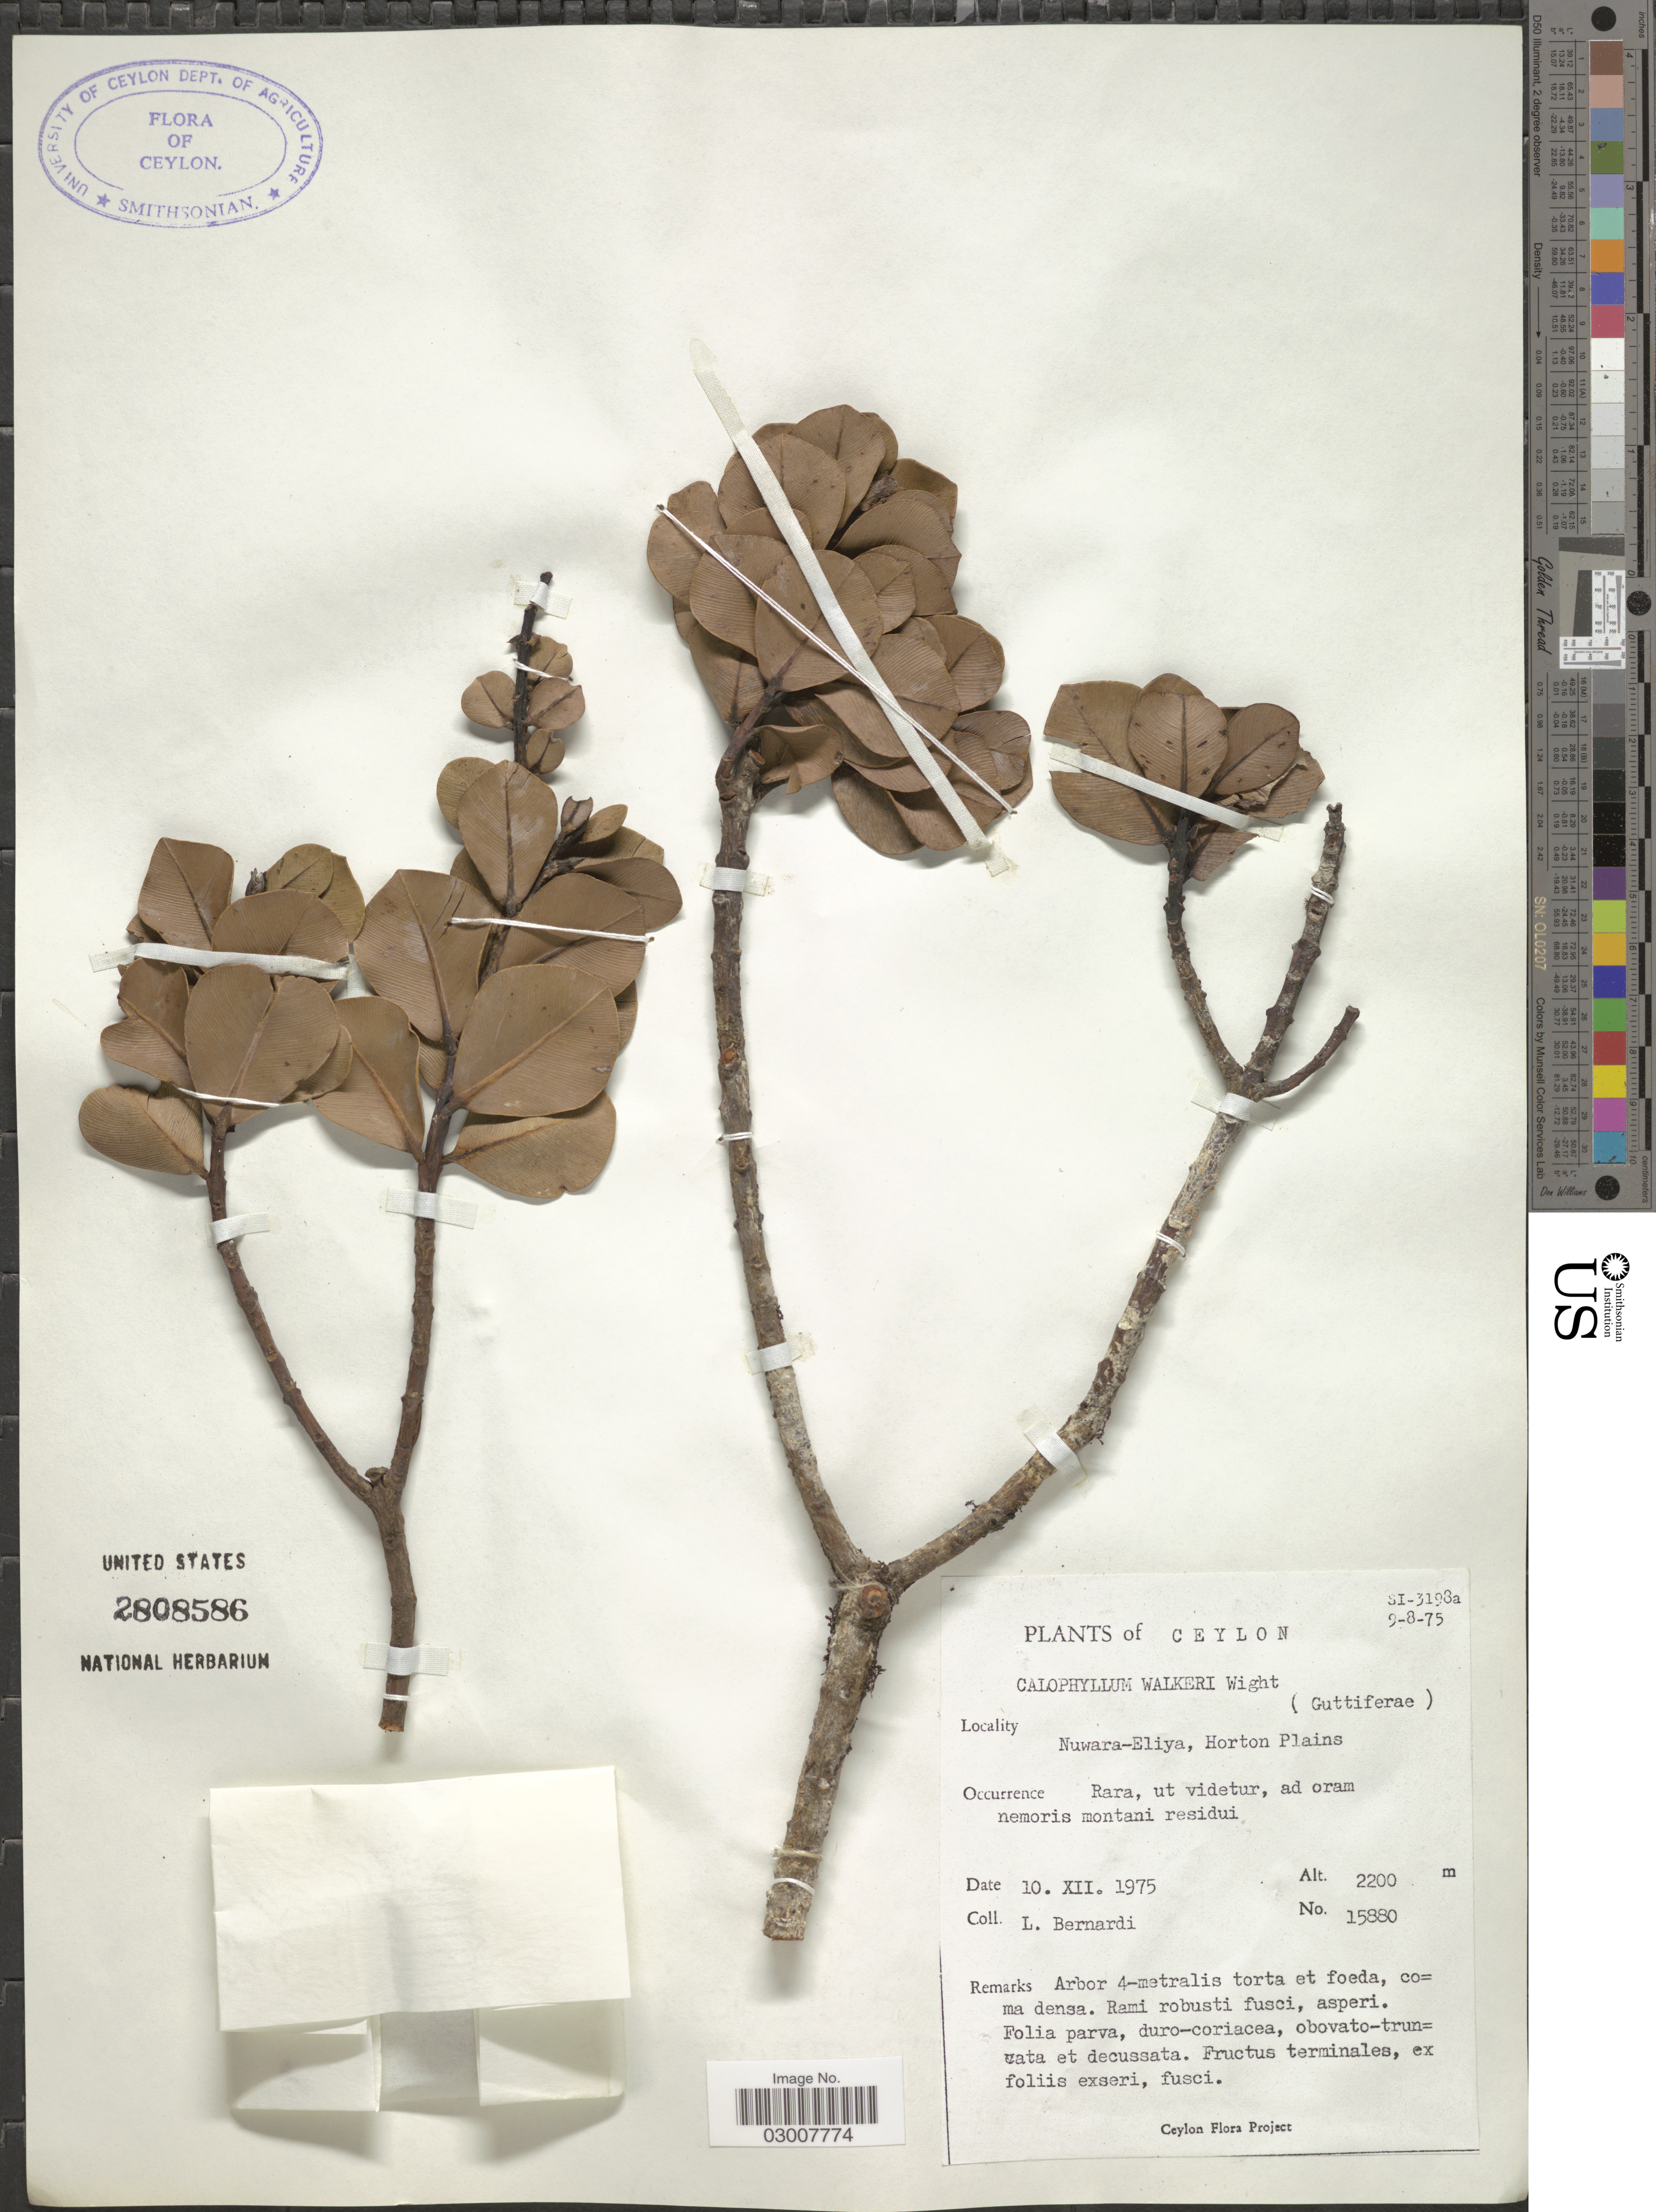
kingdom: Plantae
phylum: Tracheophyta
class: Magnoliopsida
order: Malpighiales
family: Calophyllaceae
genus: Calophyllum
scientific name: Calophyllum walkeri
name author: Wight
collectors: L. Bernardi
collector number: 15880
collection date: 1975-12-10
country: Sri Lanka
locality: Ceylon. Nuwara-Eliya, Horton Plains.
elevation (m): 2200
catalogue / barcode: US 2808586